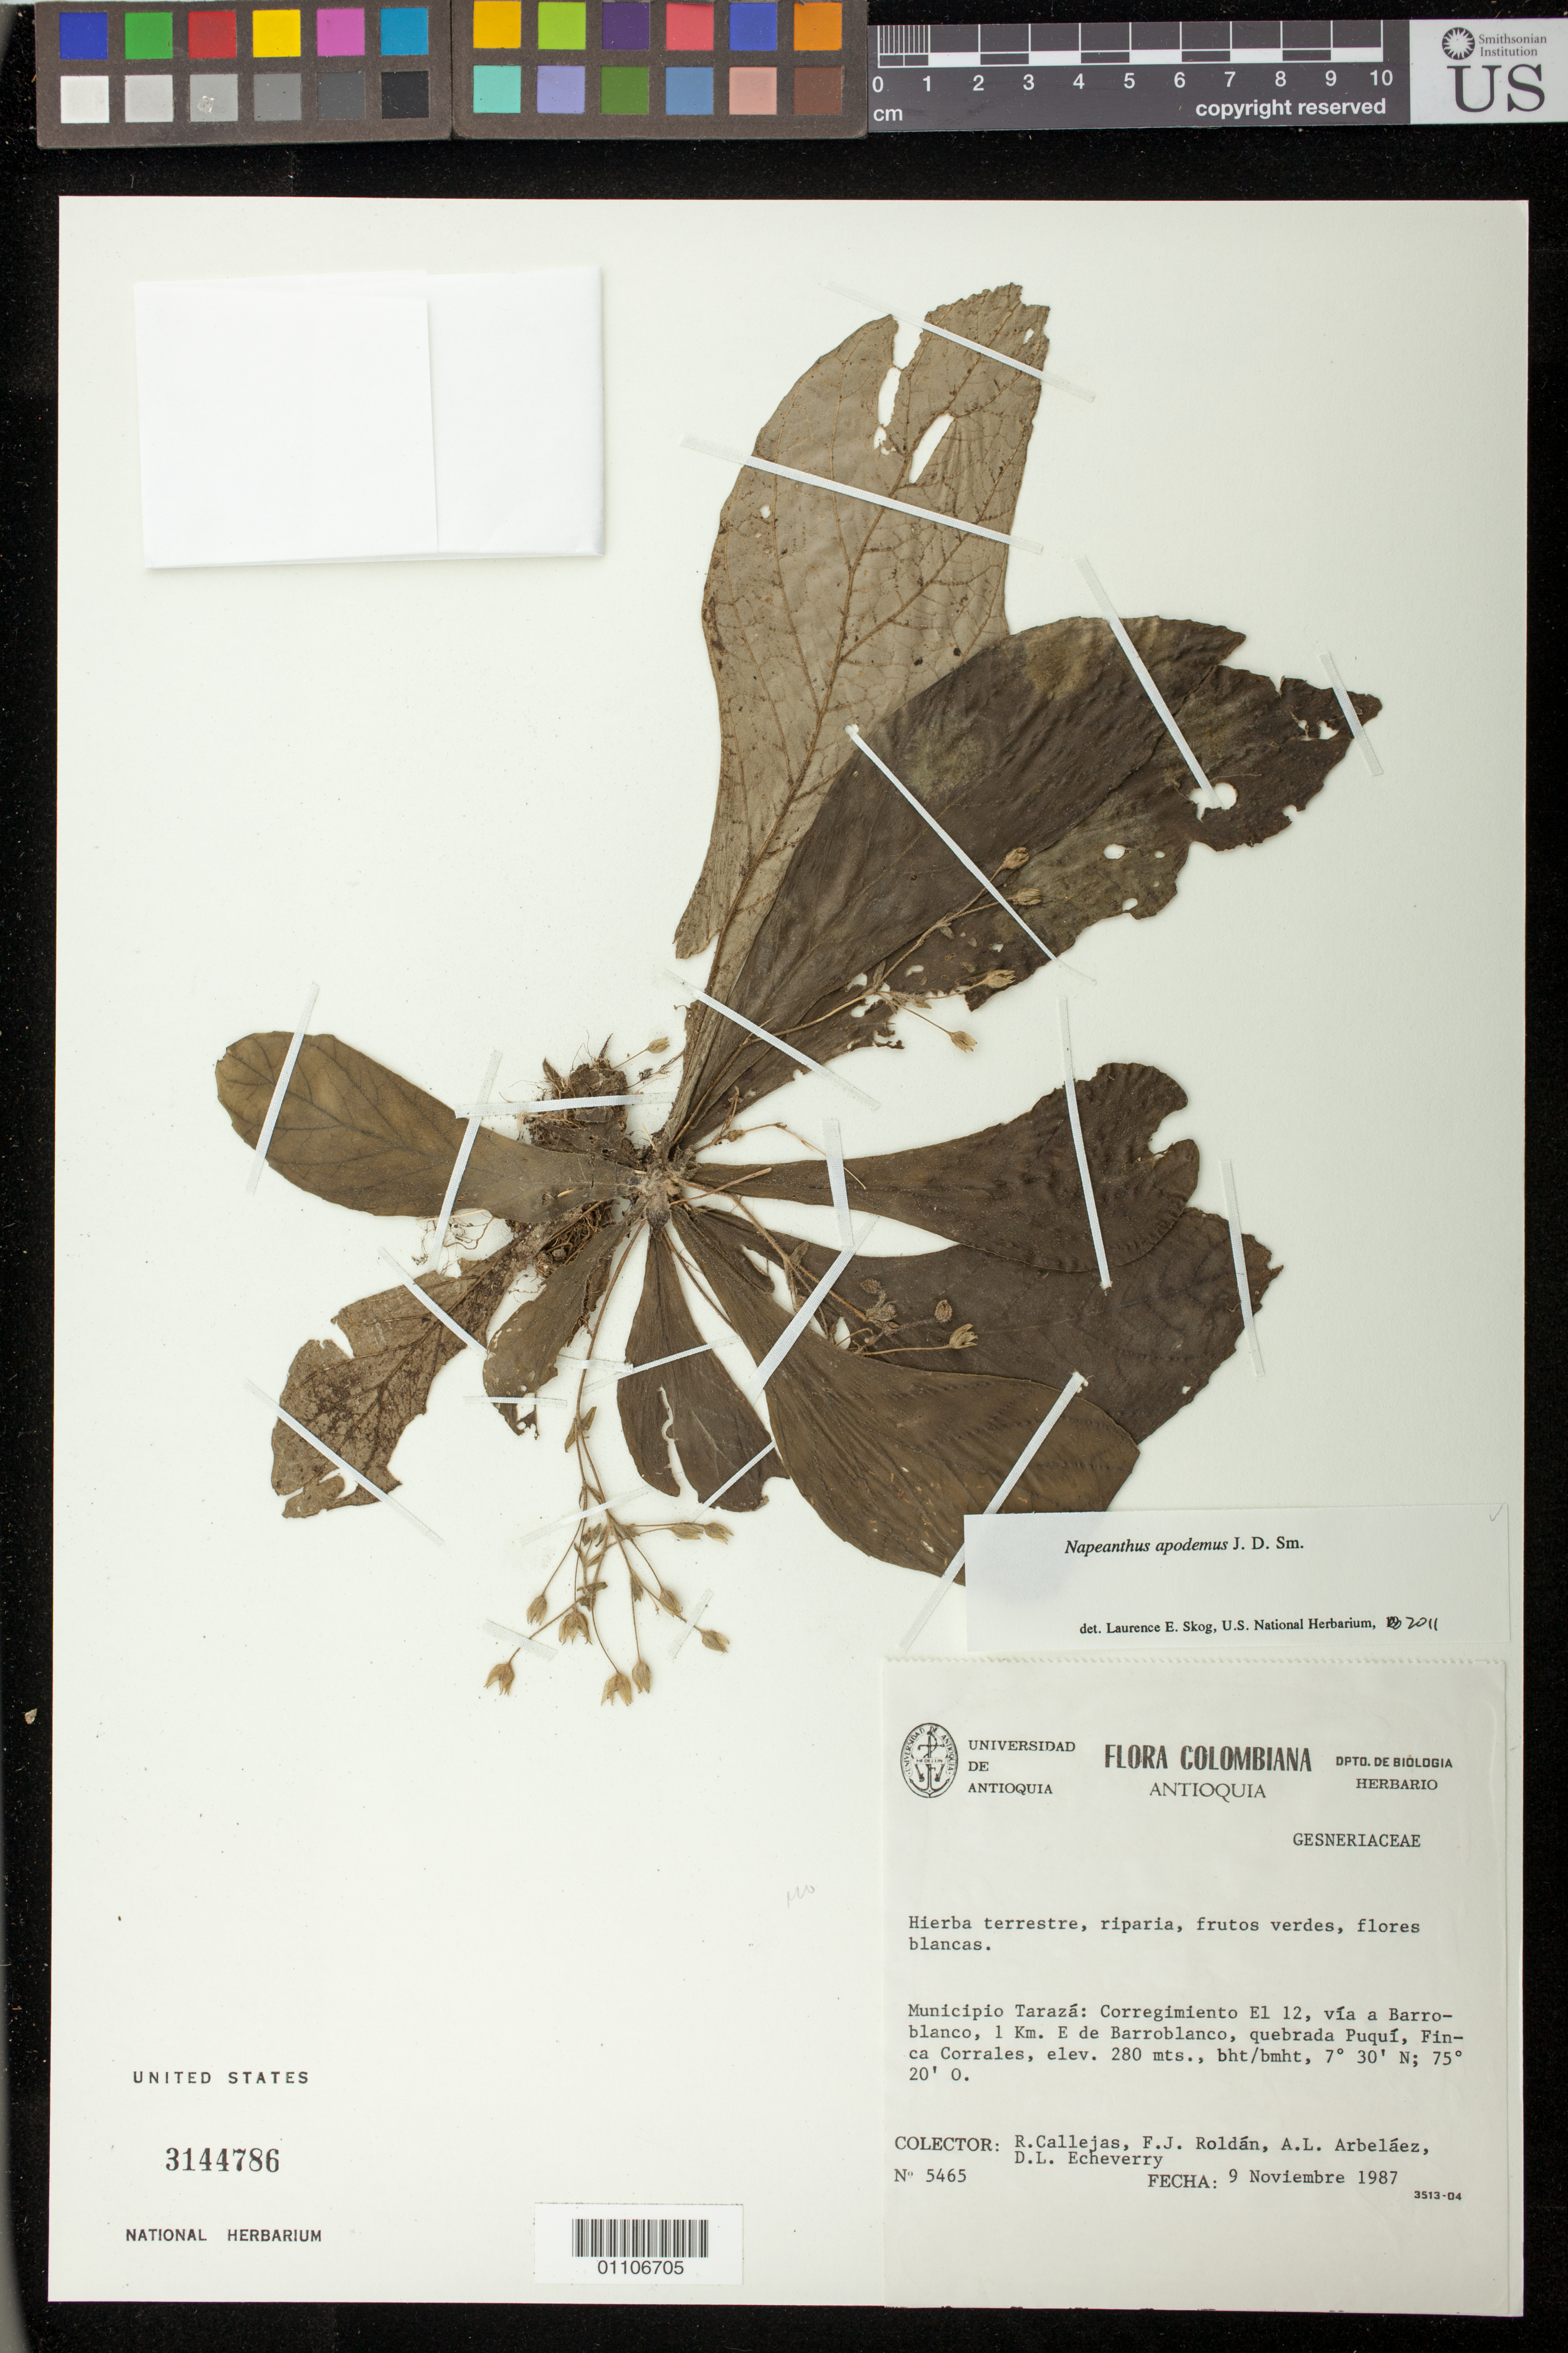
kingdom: Plantae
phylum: Tracheophyta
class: Magnoliopsida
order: Lamiales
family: Gesneriaceae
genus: Napeanthus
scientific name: Napeanthus apodemus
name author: Donn. Sm.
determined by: Skog, Laurence E.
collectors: R. Callejas, F. J. Roldán, A. L. Arbelaez & D. Echeverry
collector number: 5465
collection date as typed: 09 Nov 1987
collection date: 1987-11-09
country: Colombia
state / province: Antioquia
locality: Mpio. Tarazá: corregimiento El 12, vía a Barroblanco, 1 km E de Barroblanco, quebrada Puquí, Finca Coralles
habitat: bht/bmht; a orilla de quebrada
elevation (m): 280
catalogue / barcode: US 3144786